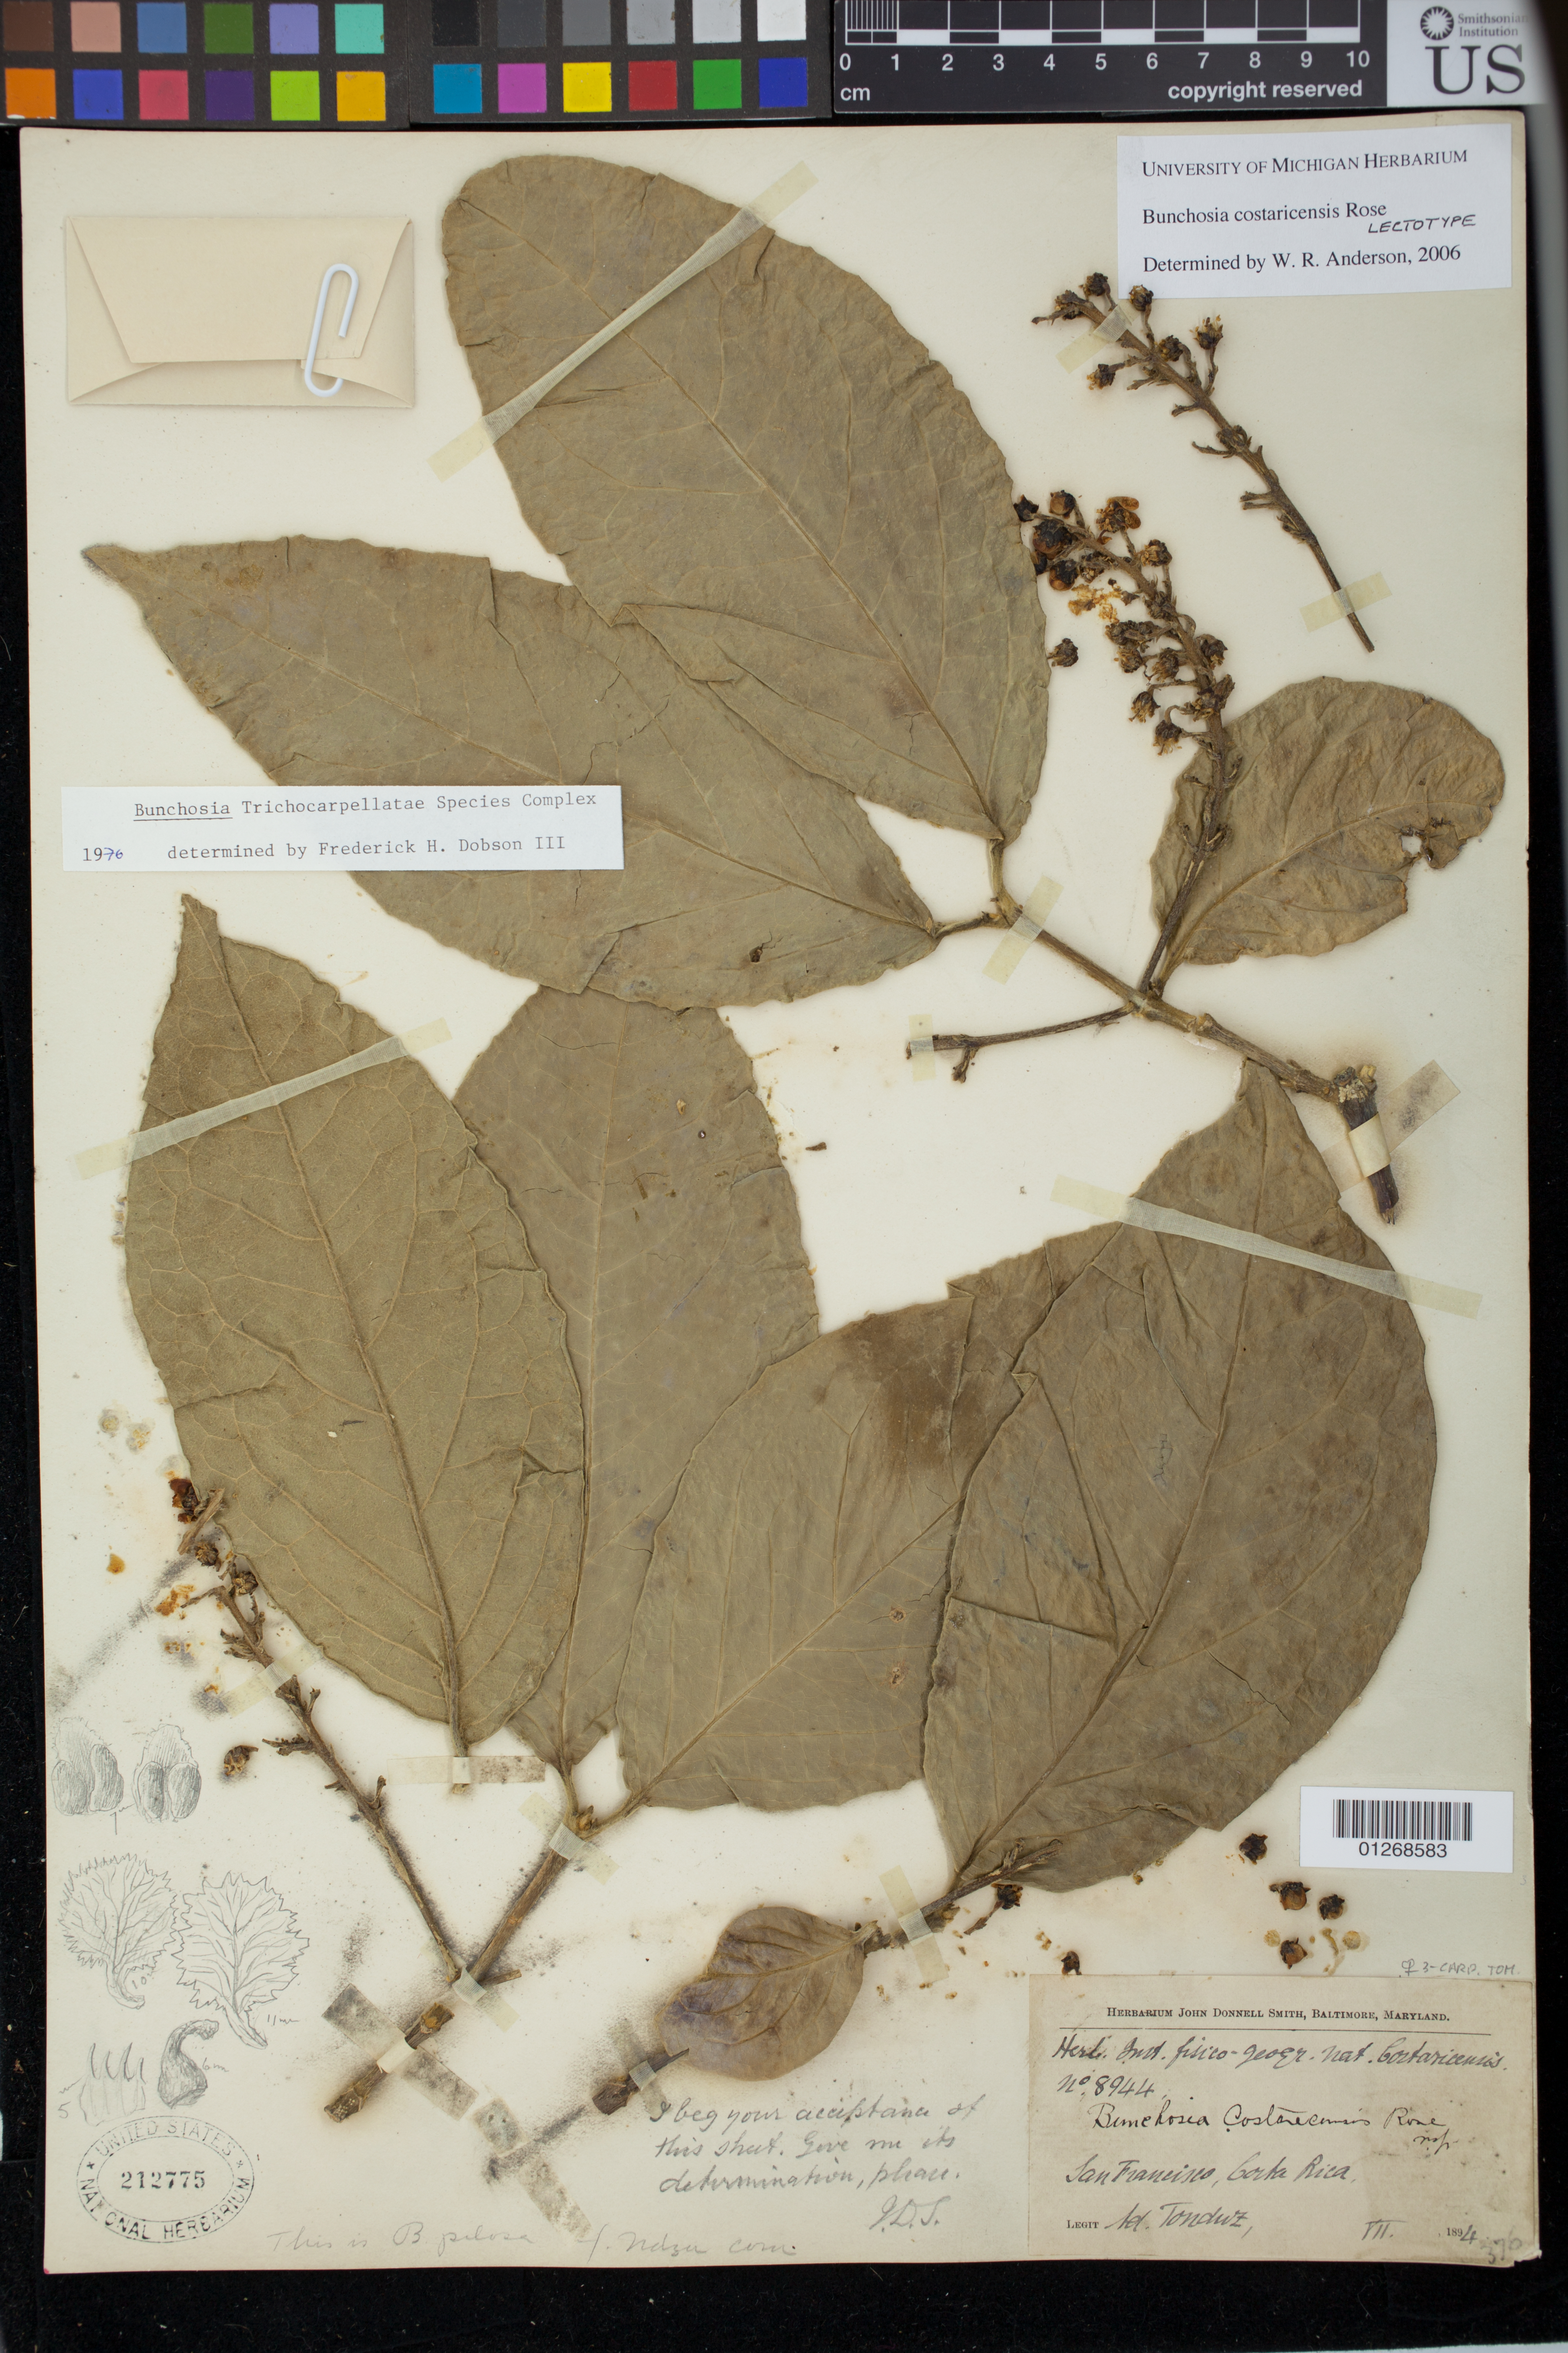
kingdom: Plantae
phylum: Tracheophyta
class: Magnoliopsida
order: Malpighiales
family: Malpighiaceae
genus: Bunchosia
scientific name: Bunchosia costaricensis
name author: Rose ex Donn. Sm. in Pittier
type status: Lectotype; Syntype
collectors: A. Tonduz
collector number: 8944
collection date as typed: VII 1894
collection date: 1894-07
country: Costa Rica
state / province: San José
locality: San Francisco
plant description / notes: Duplicates of Tonduz 8944 bear at least 2 separate dates, therefore some are syntypes rather than isolectotypes.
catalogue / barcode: US 212775